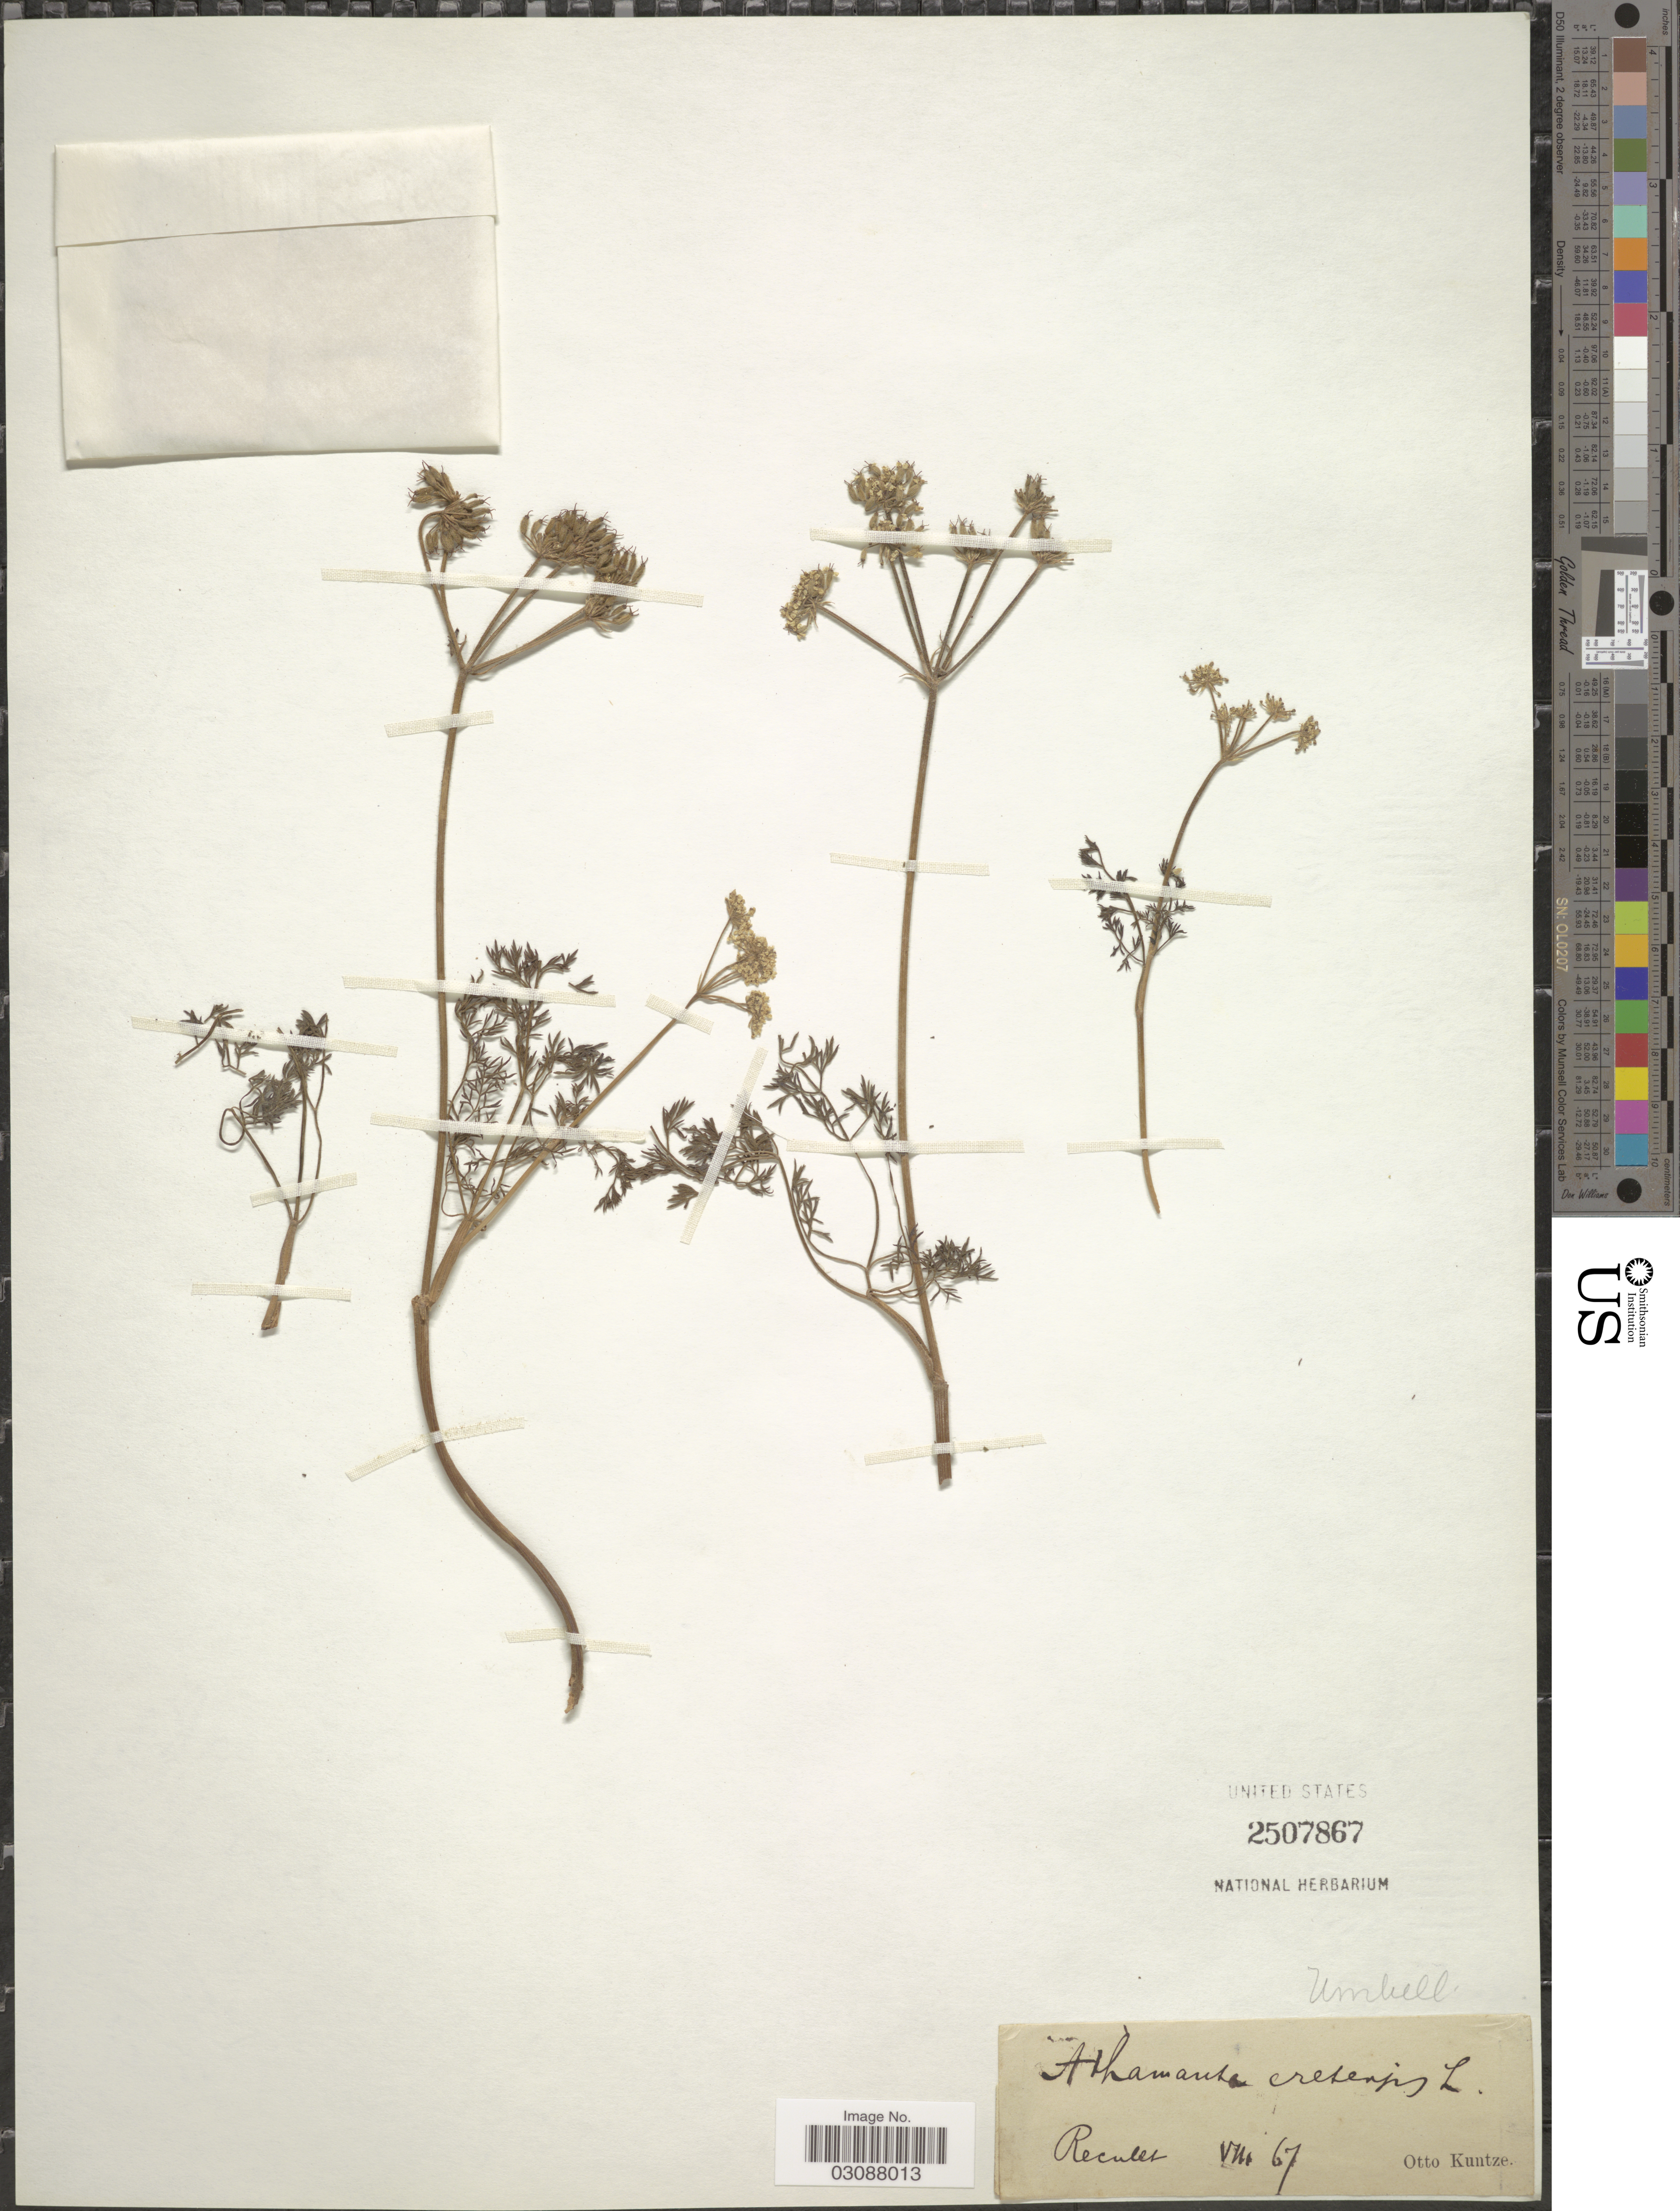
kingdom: Plantae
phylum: Tracheophyta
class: Magnoliopsida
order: Apiales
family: Apiaceae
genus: Athamanta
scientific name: Athamanta cretensis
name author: L.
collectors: C.E.O. Kuntze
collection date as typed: Transcribed d/m/y: /8/67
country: France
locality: Reculet.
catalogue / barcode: US 2507867